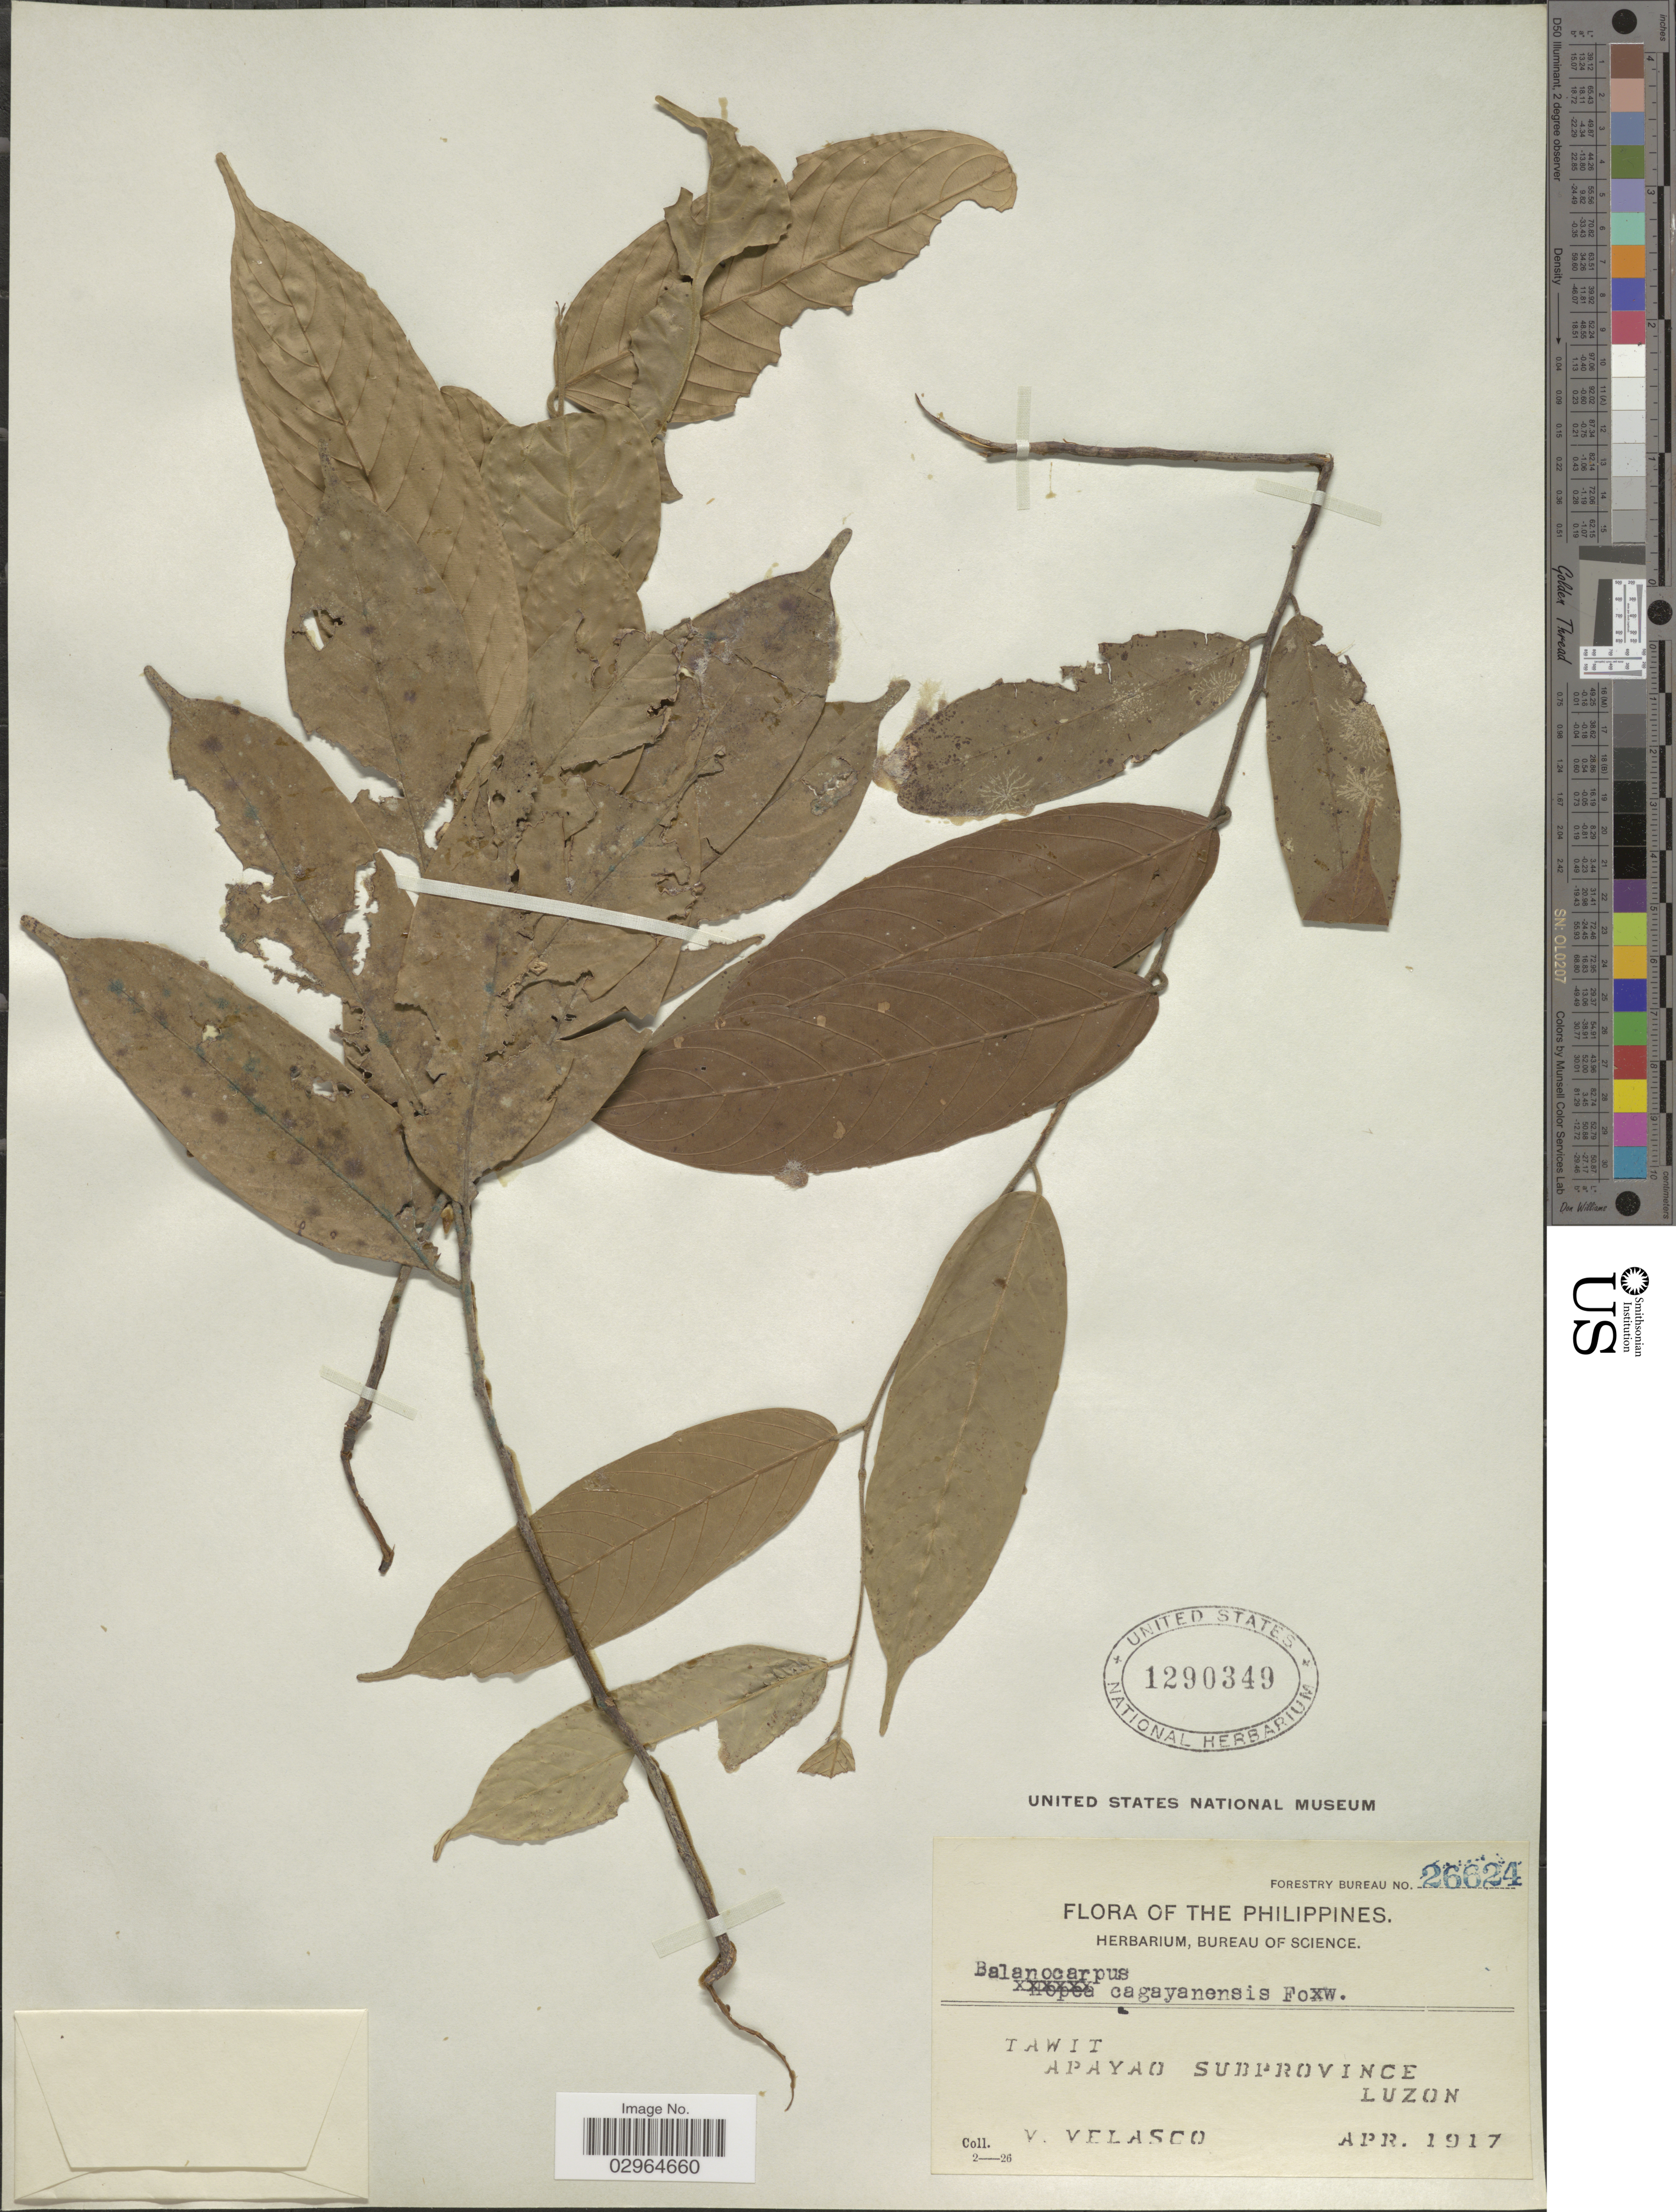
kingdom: Plantae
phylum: Tracheophyta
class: Magnoliopsida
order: Malvales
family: Dipterocarpaceae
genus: Hopea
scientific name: Hopea cagayanensis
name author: (Foxw.) Slooten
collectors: V. Velasco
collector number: Forestry Bureau 26624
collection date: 1917-04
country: Philippines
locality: Tawit. Apayao Subprovince. Luzon.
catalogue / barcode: US 1290349